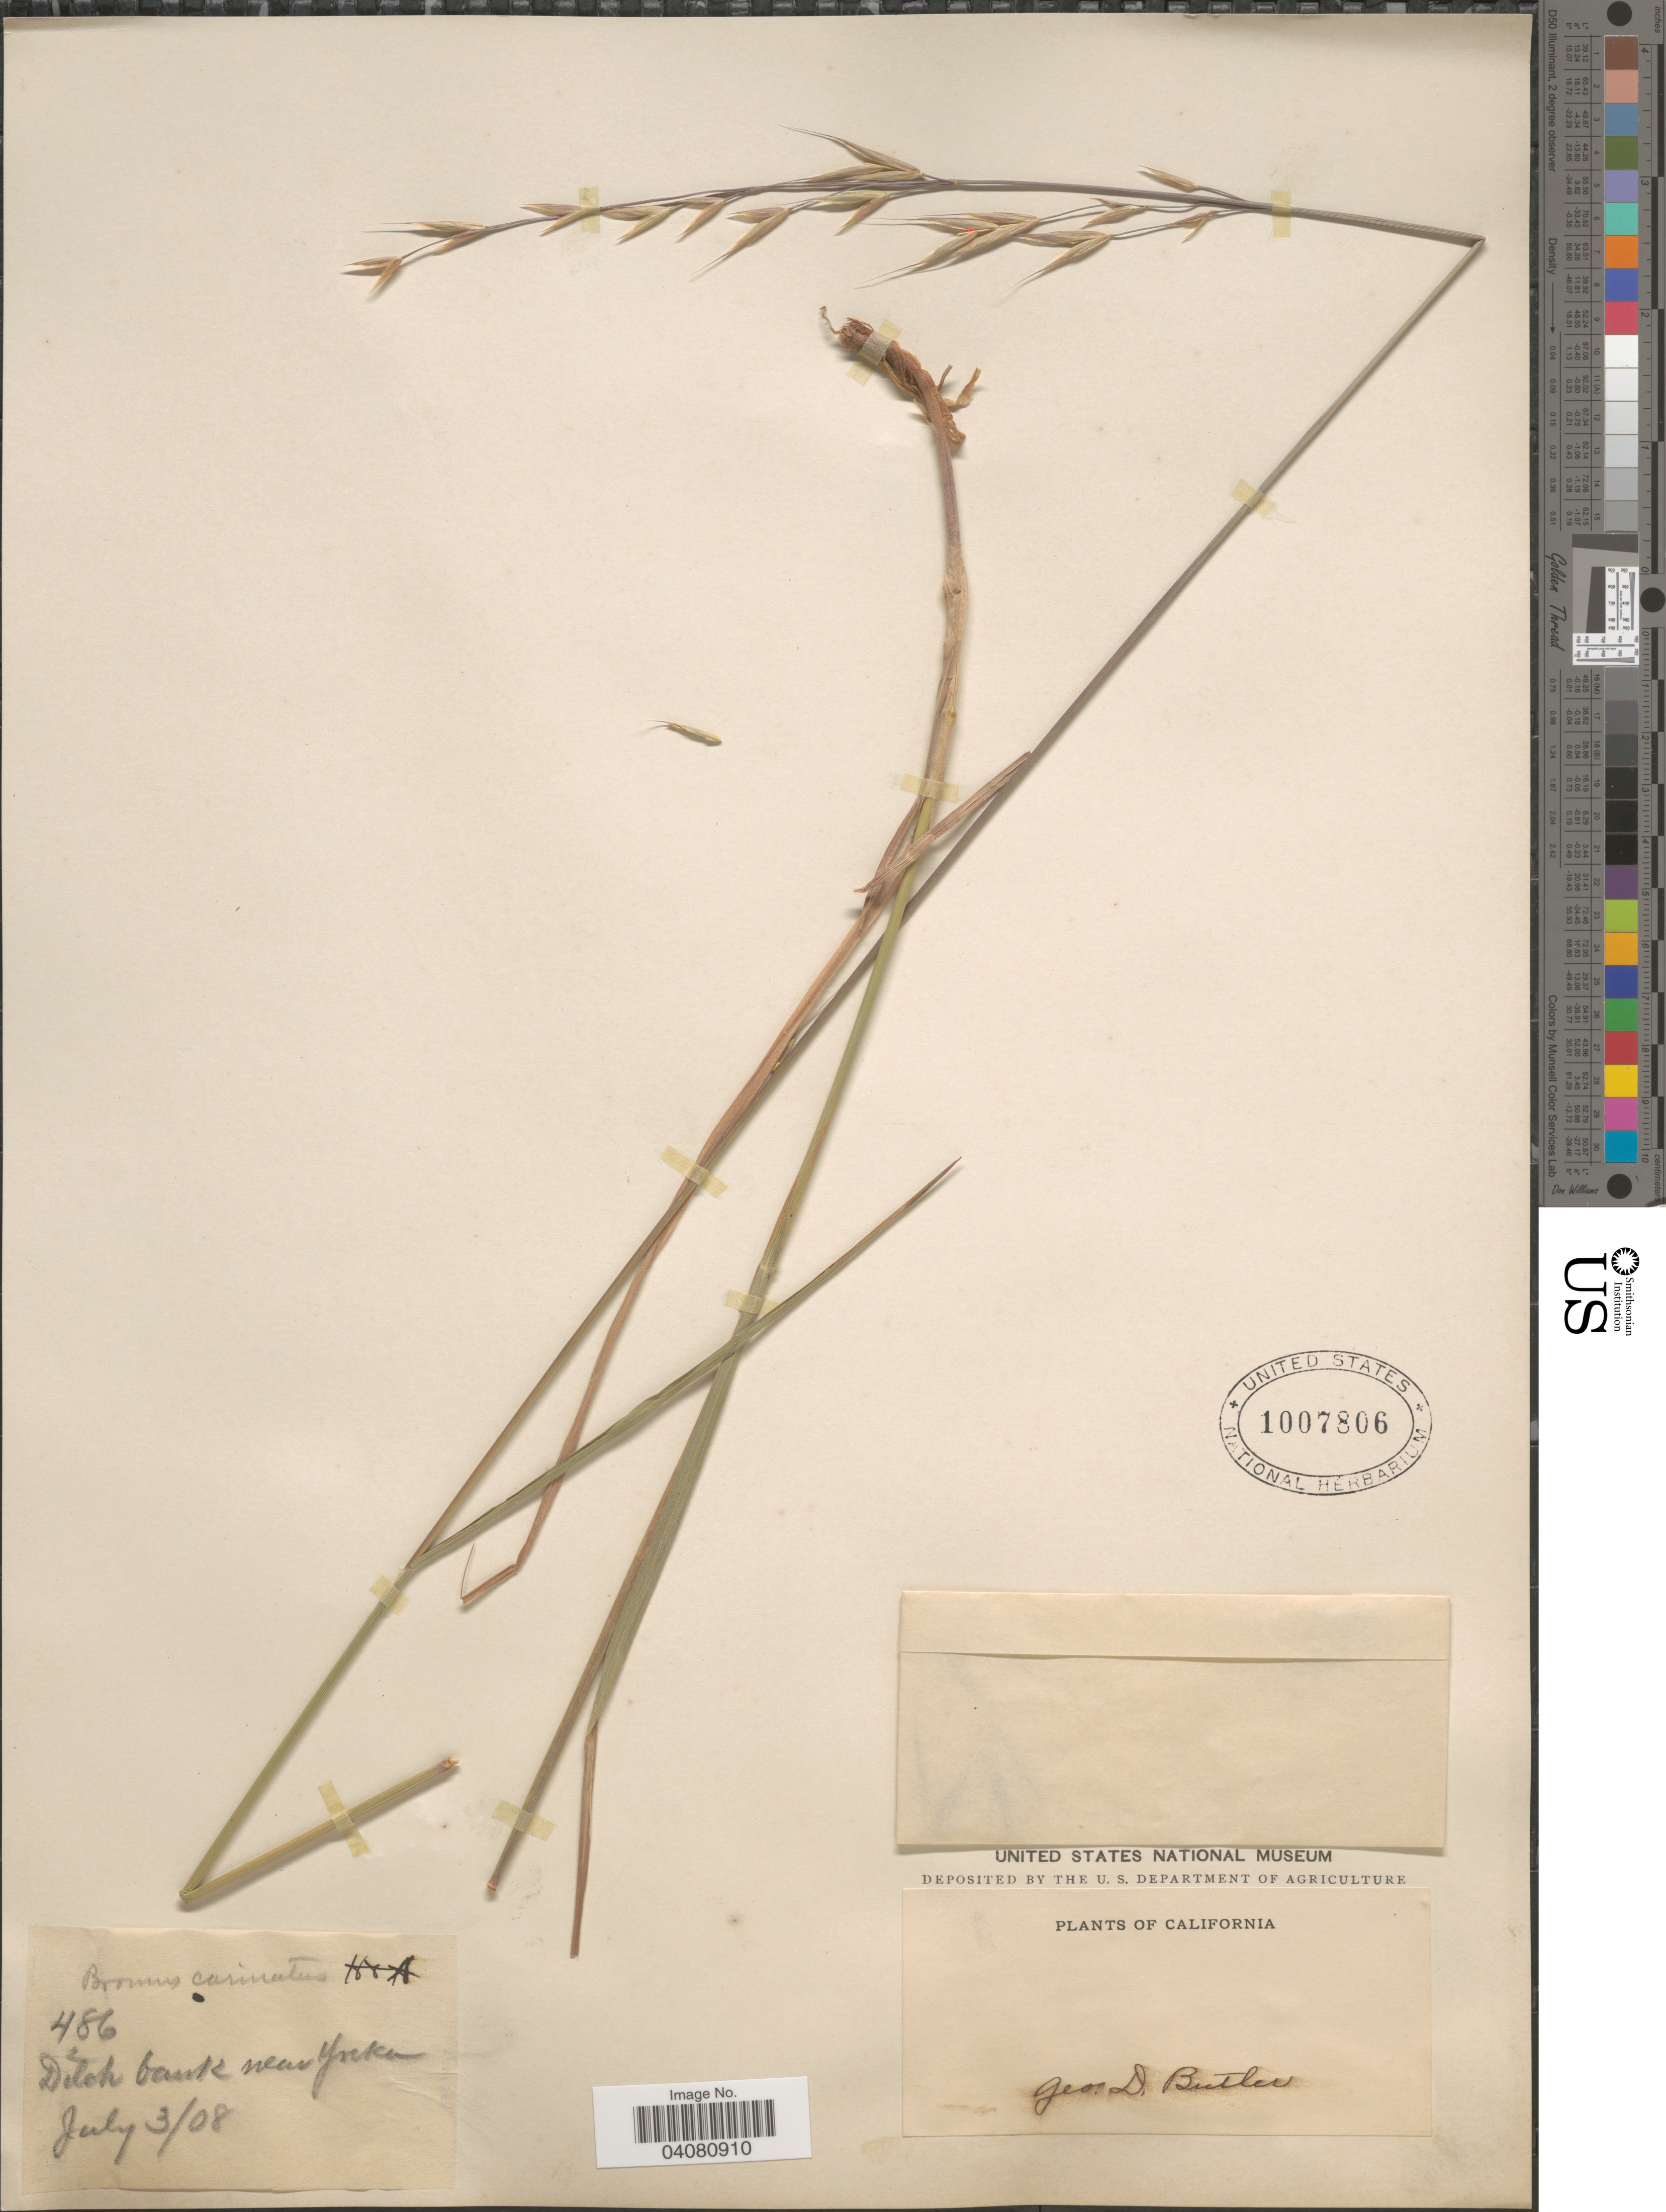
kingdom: Plantae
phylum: Tracheophyta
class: Liliopsida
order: Poales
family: Poaceae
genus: Bromus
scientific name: Bromus carinatus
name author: Hook. & Arn.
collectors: G. D. Butler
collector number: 486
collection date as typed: Transcribed d/m/y: 3/7/8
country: United States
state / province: California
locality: Ditch bank near Yreka.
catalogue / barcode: US 1007806